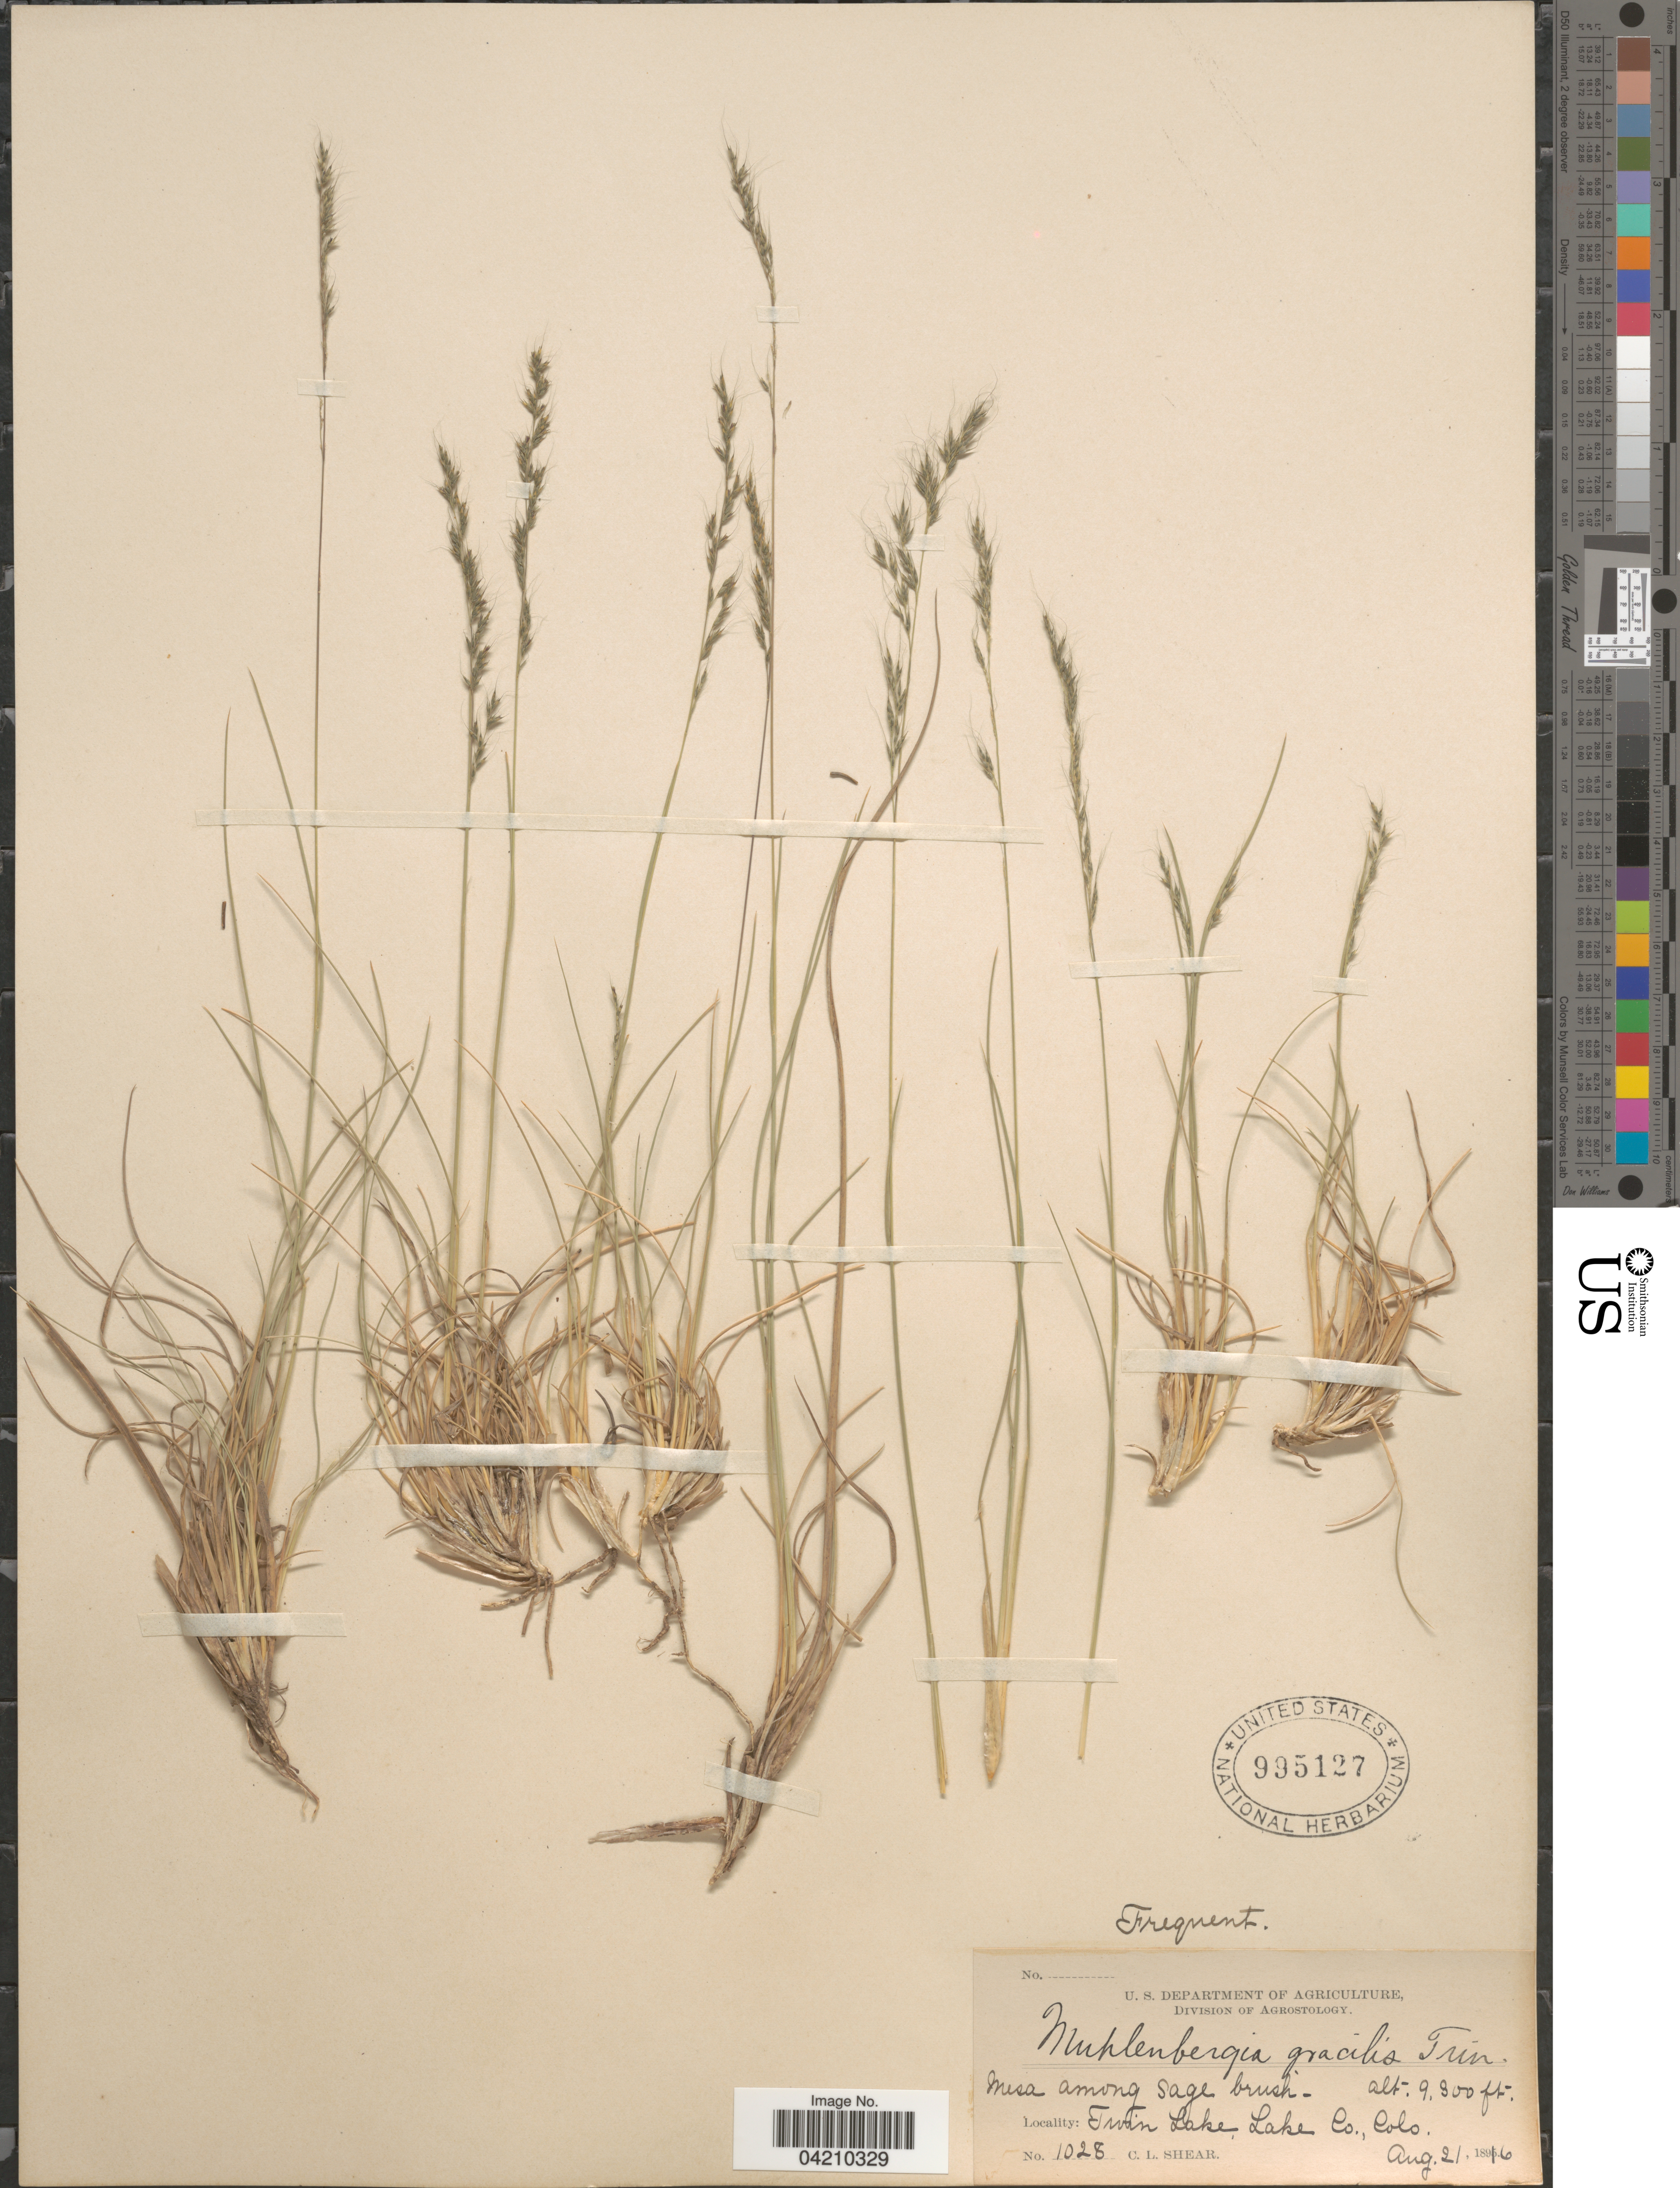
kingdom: Plantae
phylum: Tracheophyta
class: Liliopsida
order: Poales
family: Poaceae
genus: Muhlenbergia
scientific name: Muhlenbergia montana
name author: (Nutt.) Hitchc.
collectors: C. L. Shear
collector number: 1028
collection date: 1896-08-21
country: United States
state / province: Colorado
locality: Twin Lake, Lake Co.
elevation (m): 2987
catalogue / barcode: US 995127